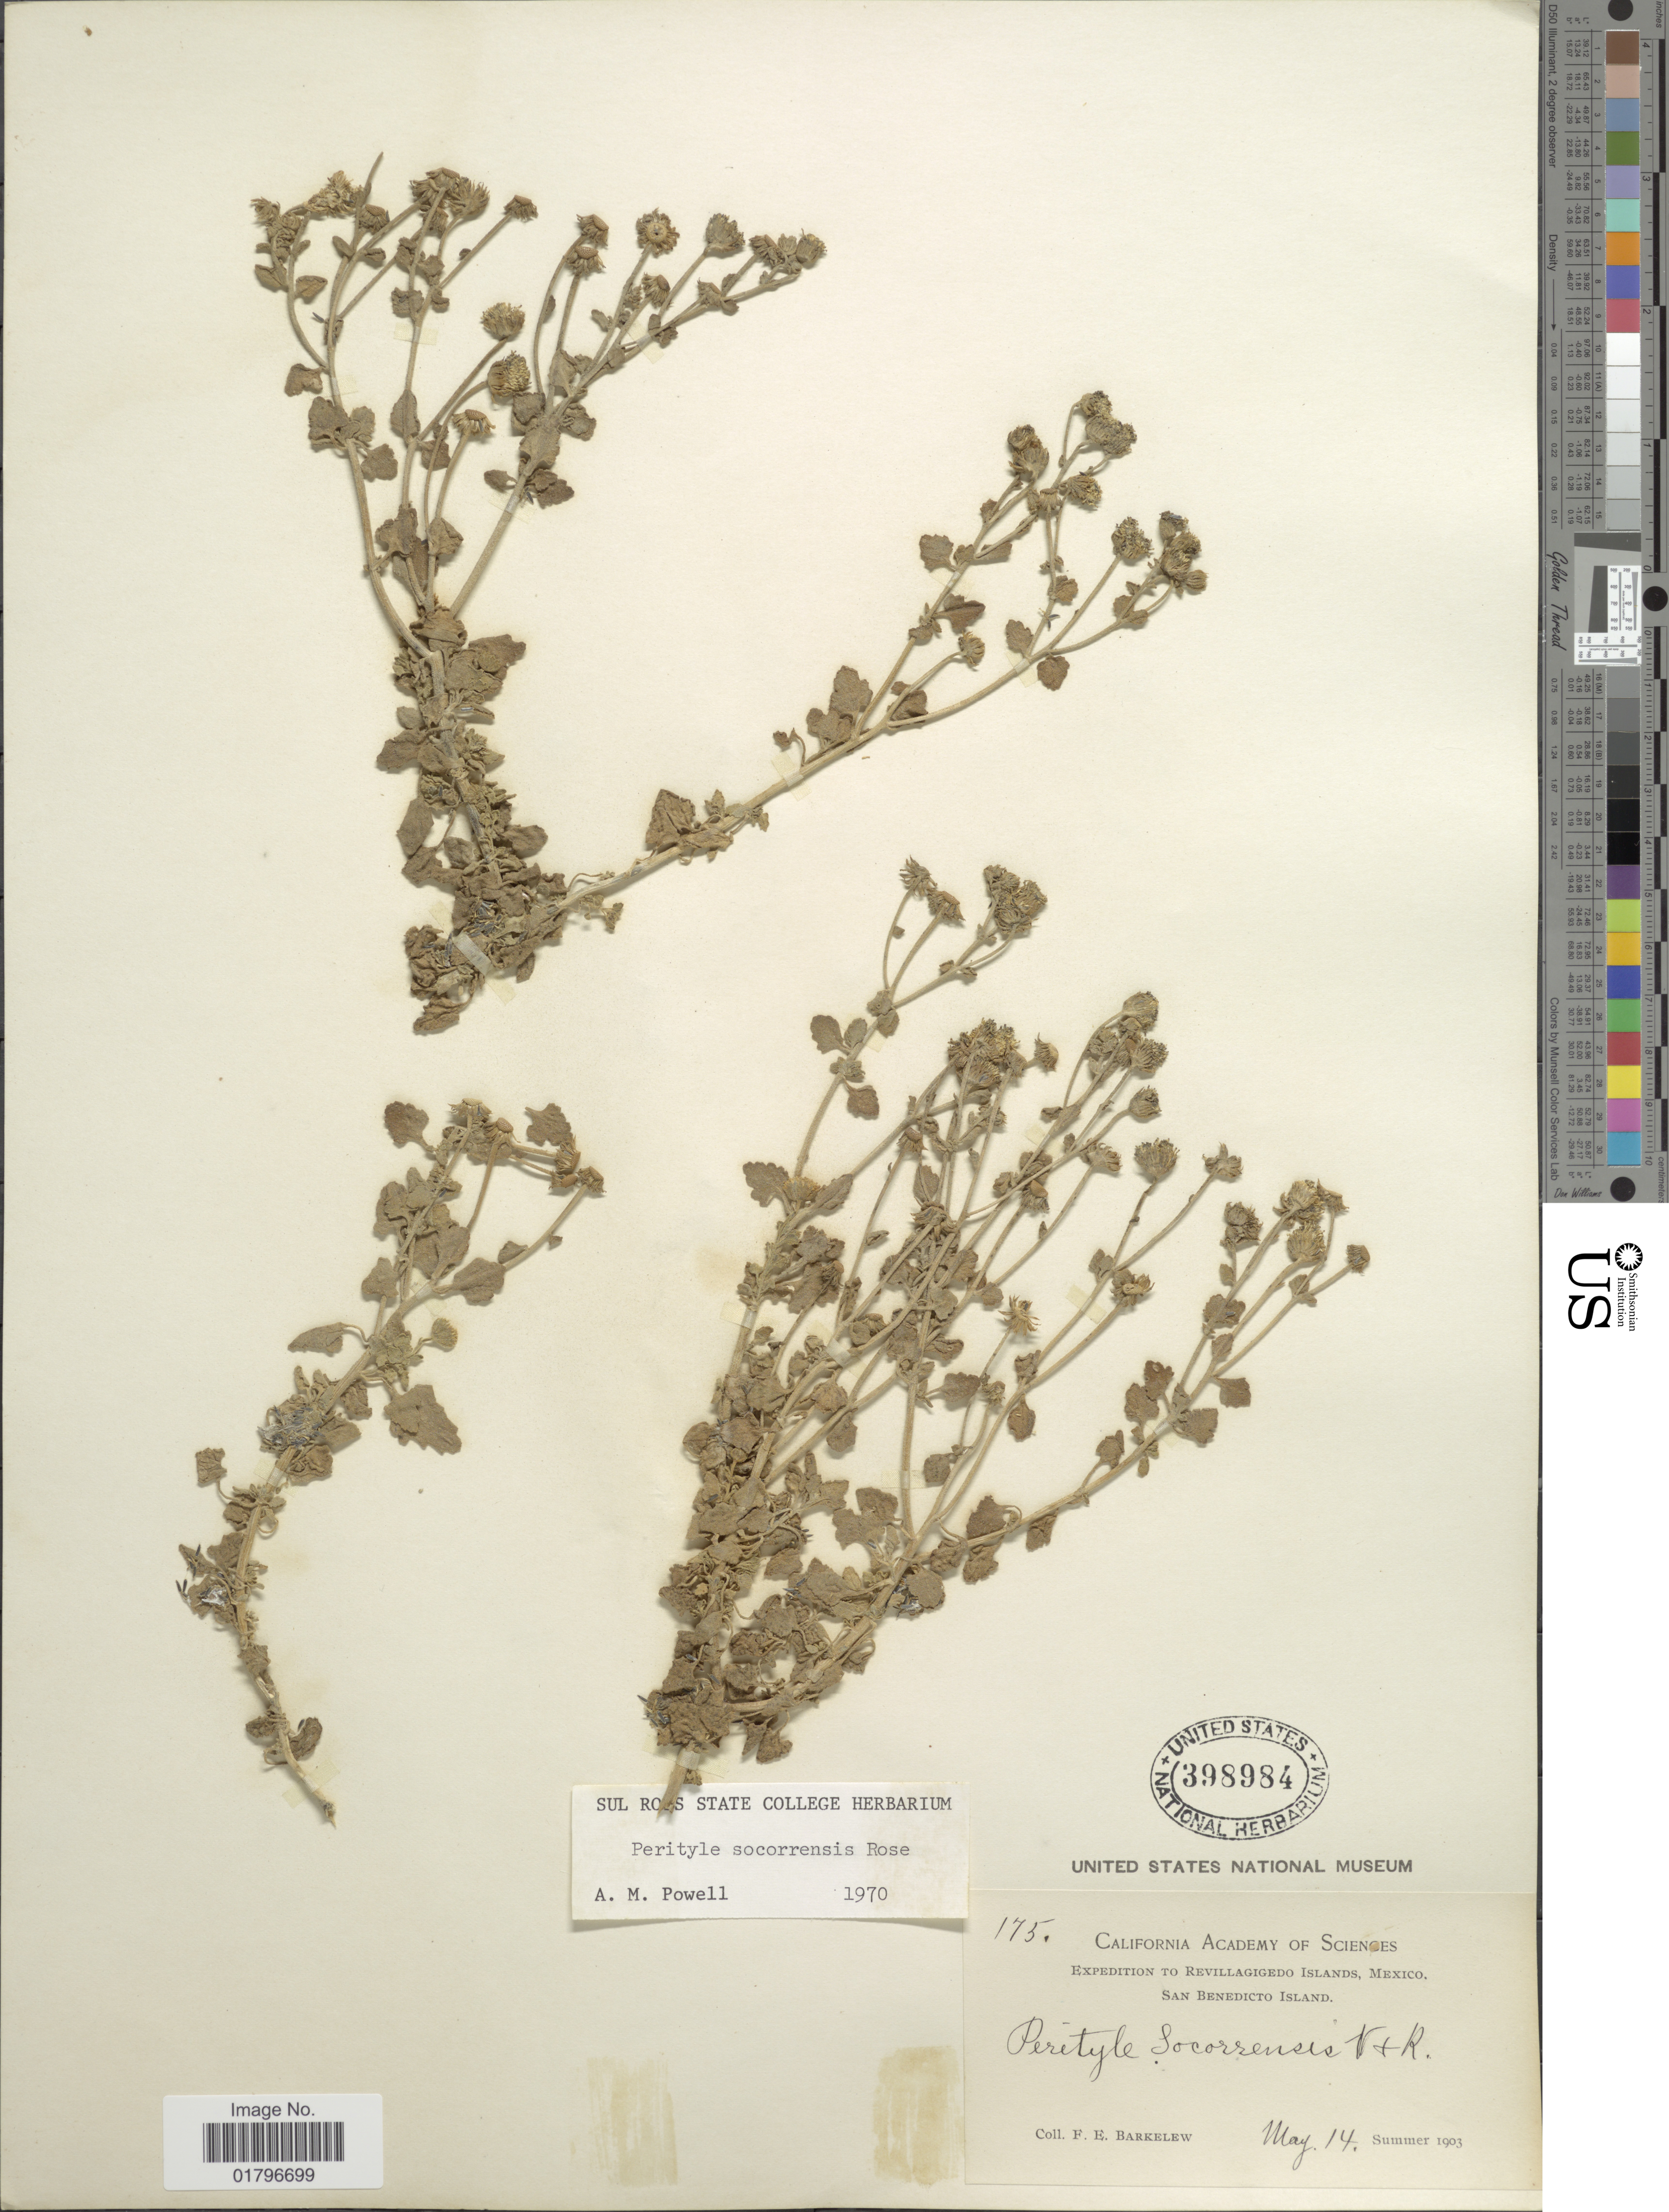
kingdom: Plantae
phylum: Tracheophyta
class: Magnoliopsida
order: Asterales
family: Asteraceae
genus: Perityle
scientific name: Perityle socorrosensis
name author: Rose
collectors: F. Barkelew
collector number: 175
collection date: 1903-05-14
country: Mexico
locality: Revillagigedo Islands, Mexico. San Benedicto Island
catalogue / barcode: US 398984